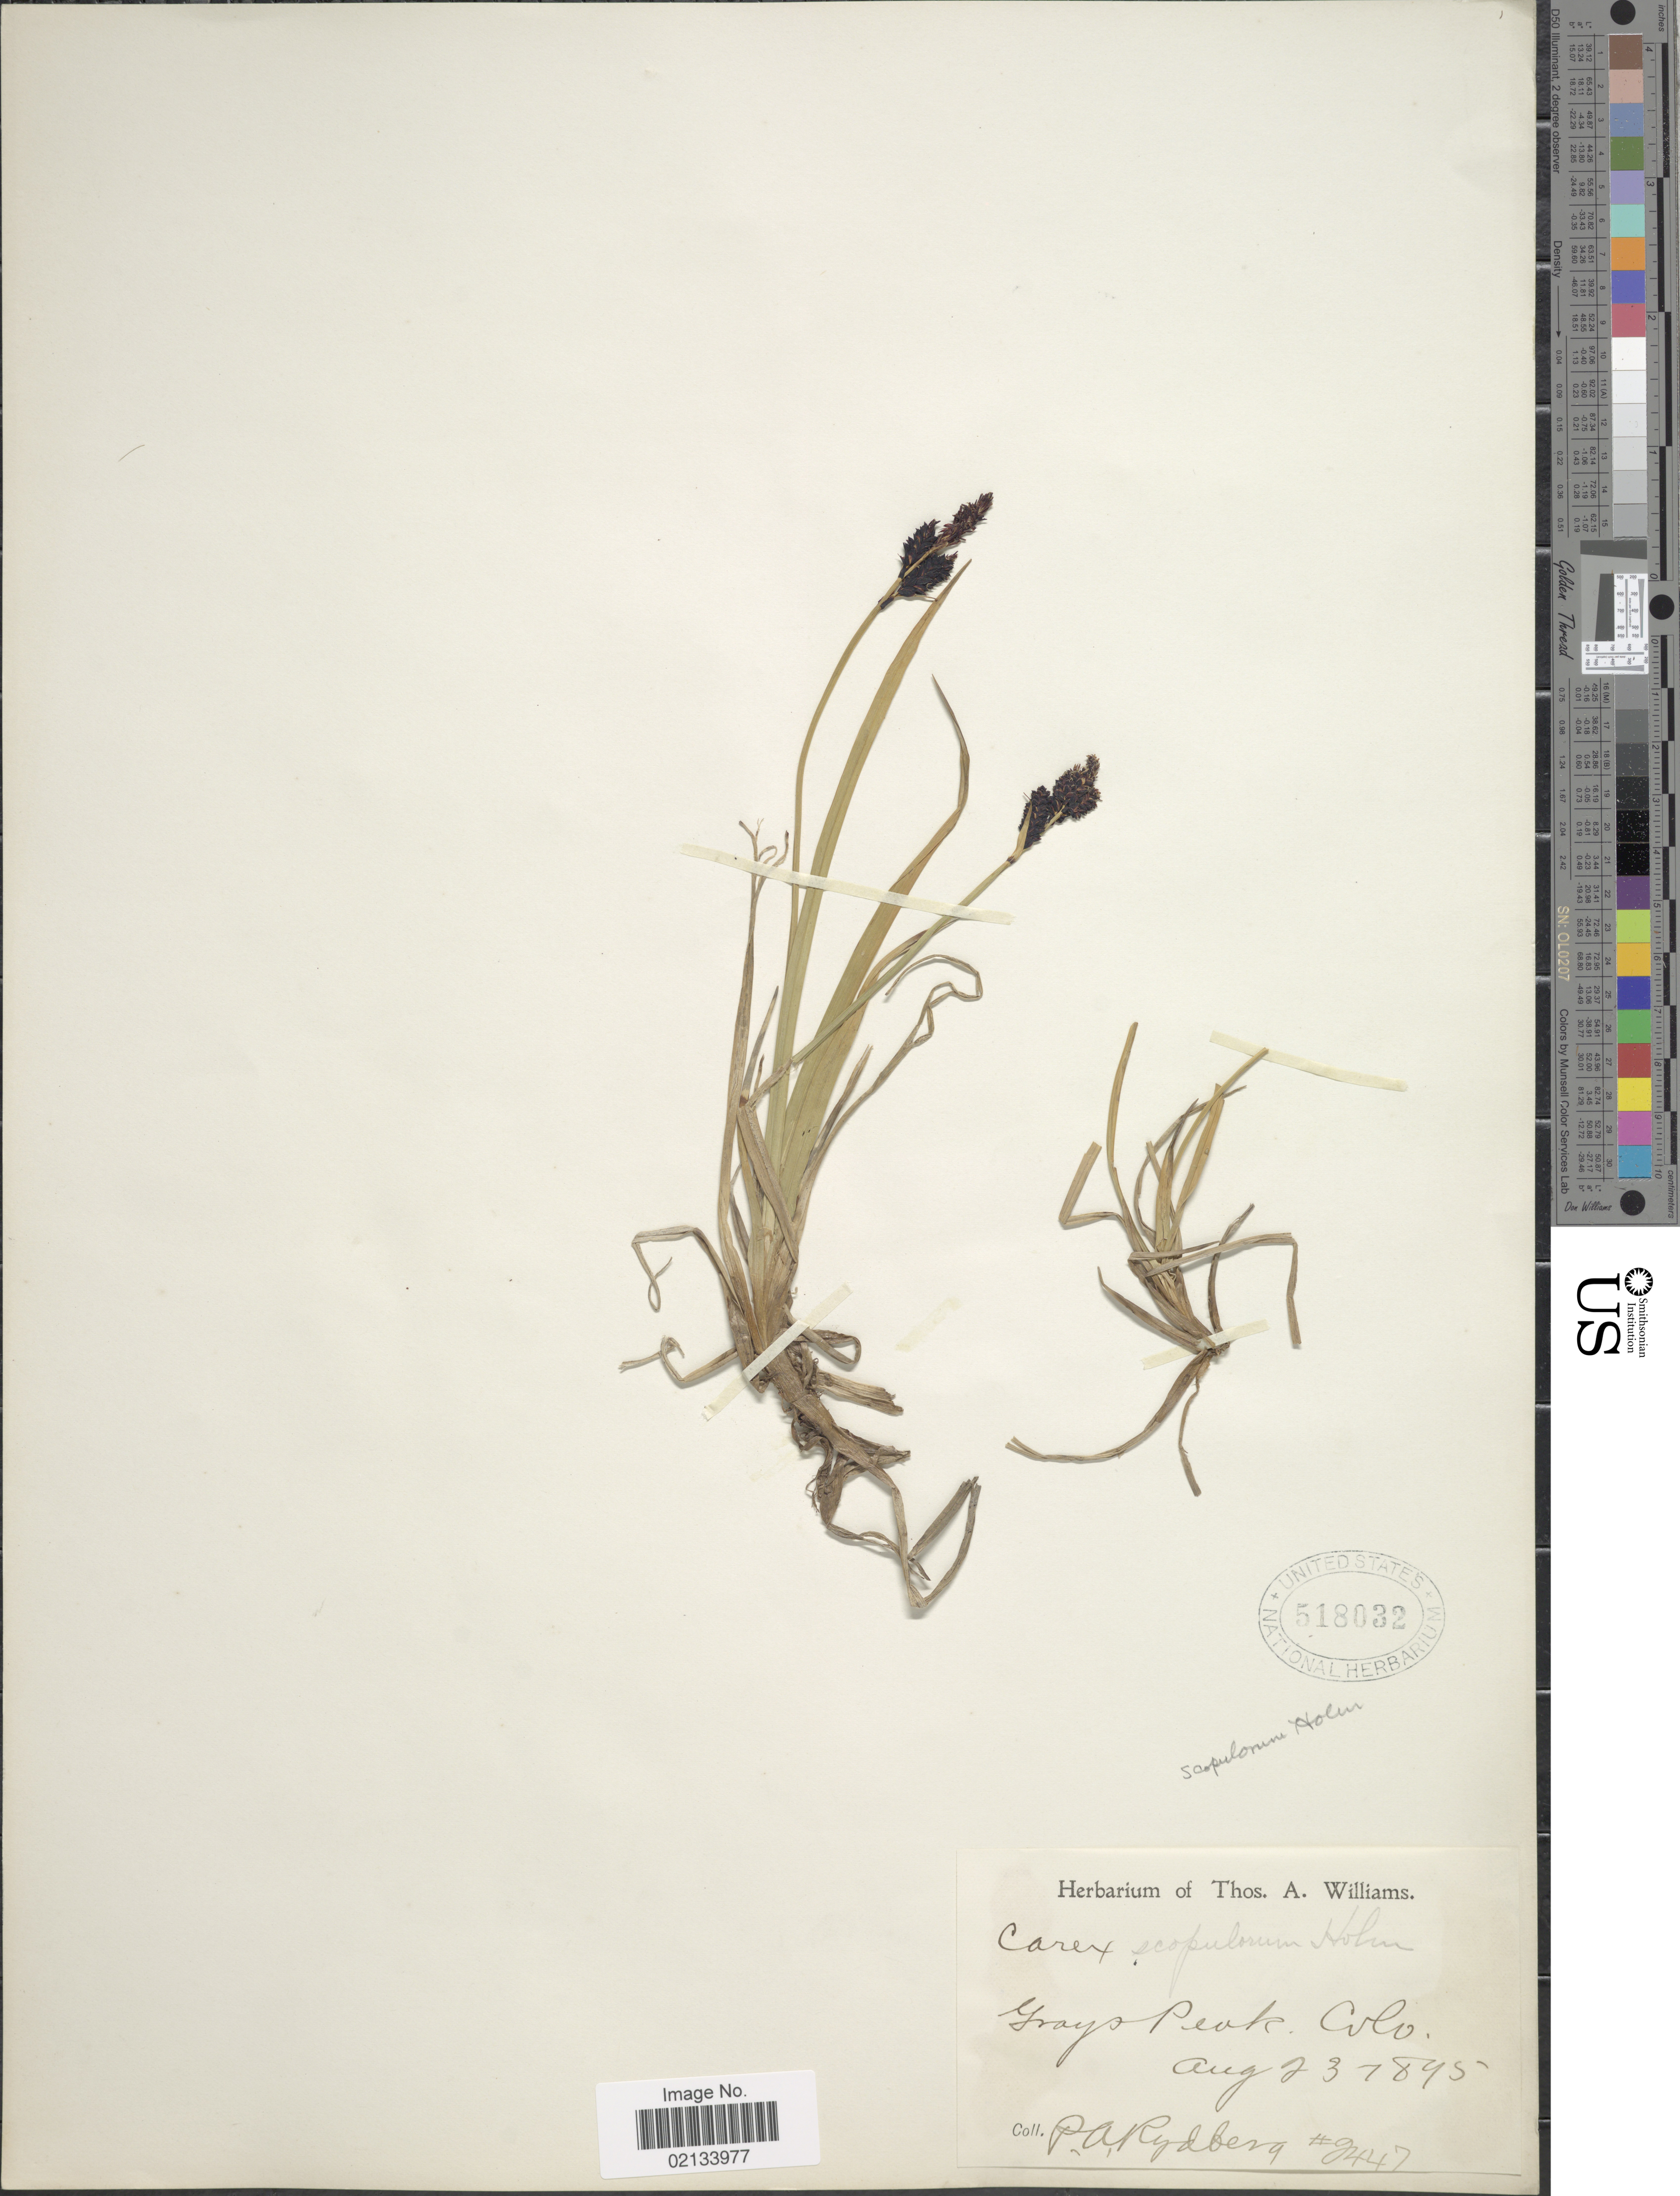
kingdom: Plantae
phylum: Tracheophyta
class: Liliopsida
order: Poales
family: Cyperaceae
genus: Carex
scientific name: Carex scopulorum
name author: Holm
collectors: P. A. Rydberg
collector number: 2447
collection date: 1895-08-23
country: United States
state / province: Colorado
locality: Grays Peak.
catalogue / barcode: US 518032